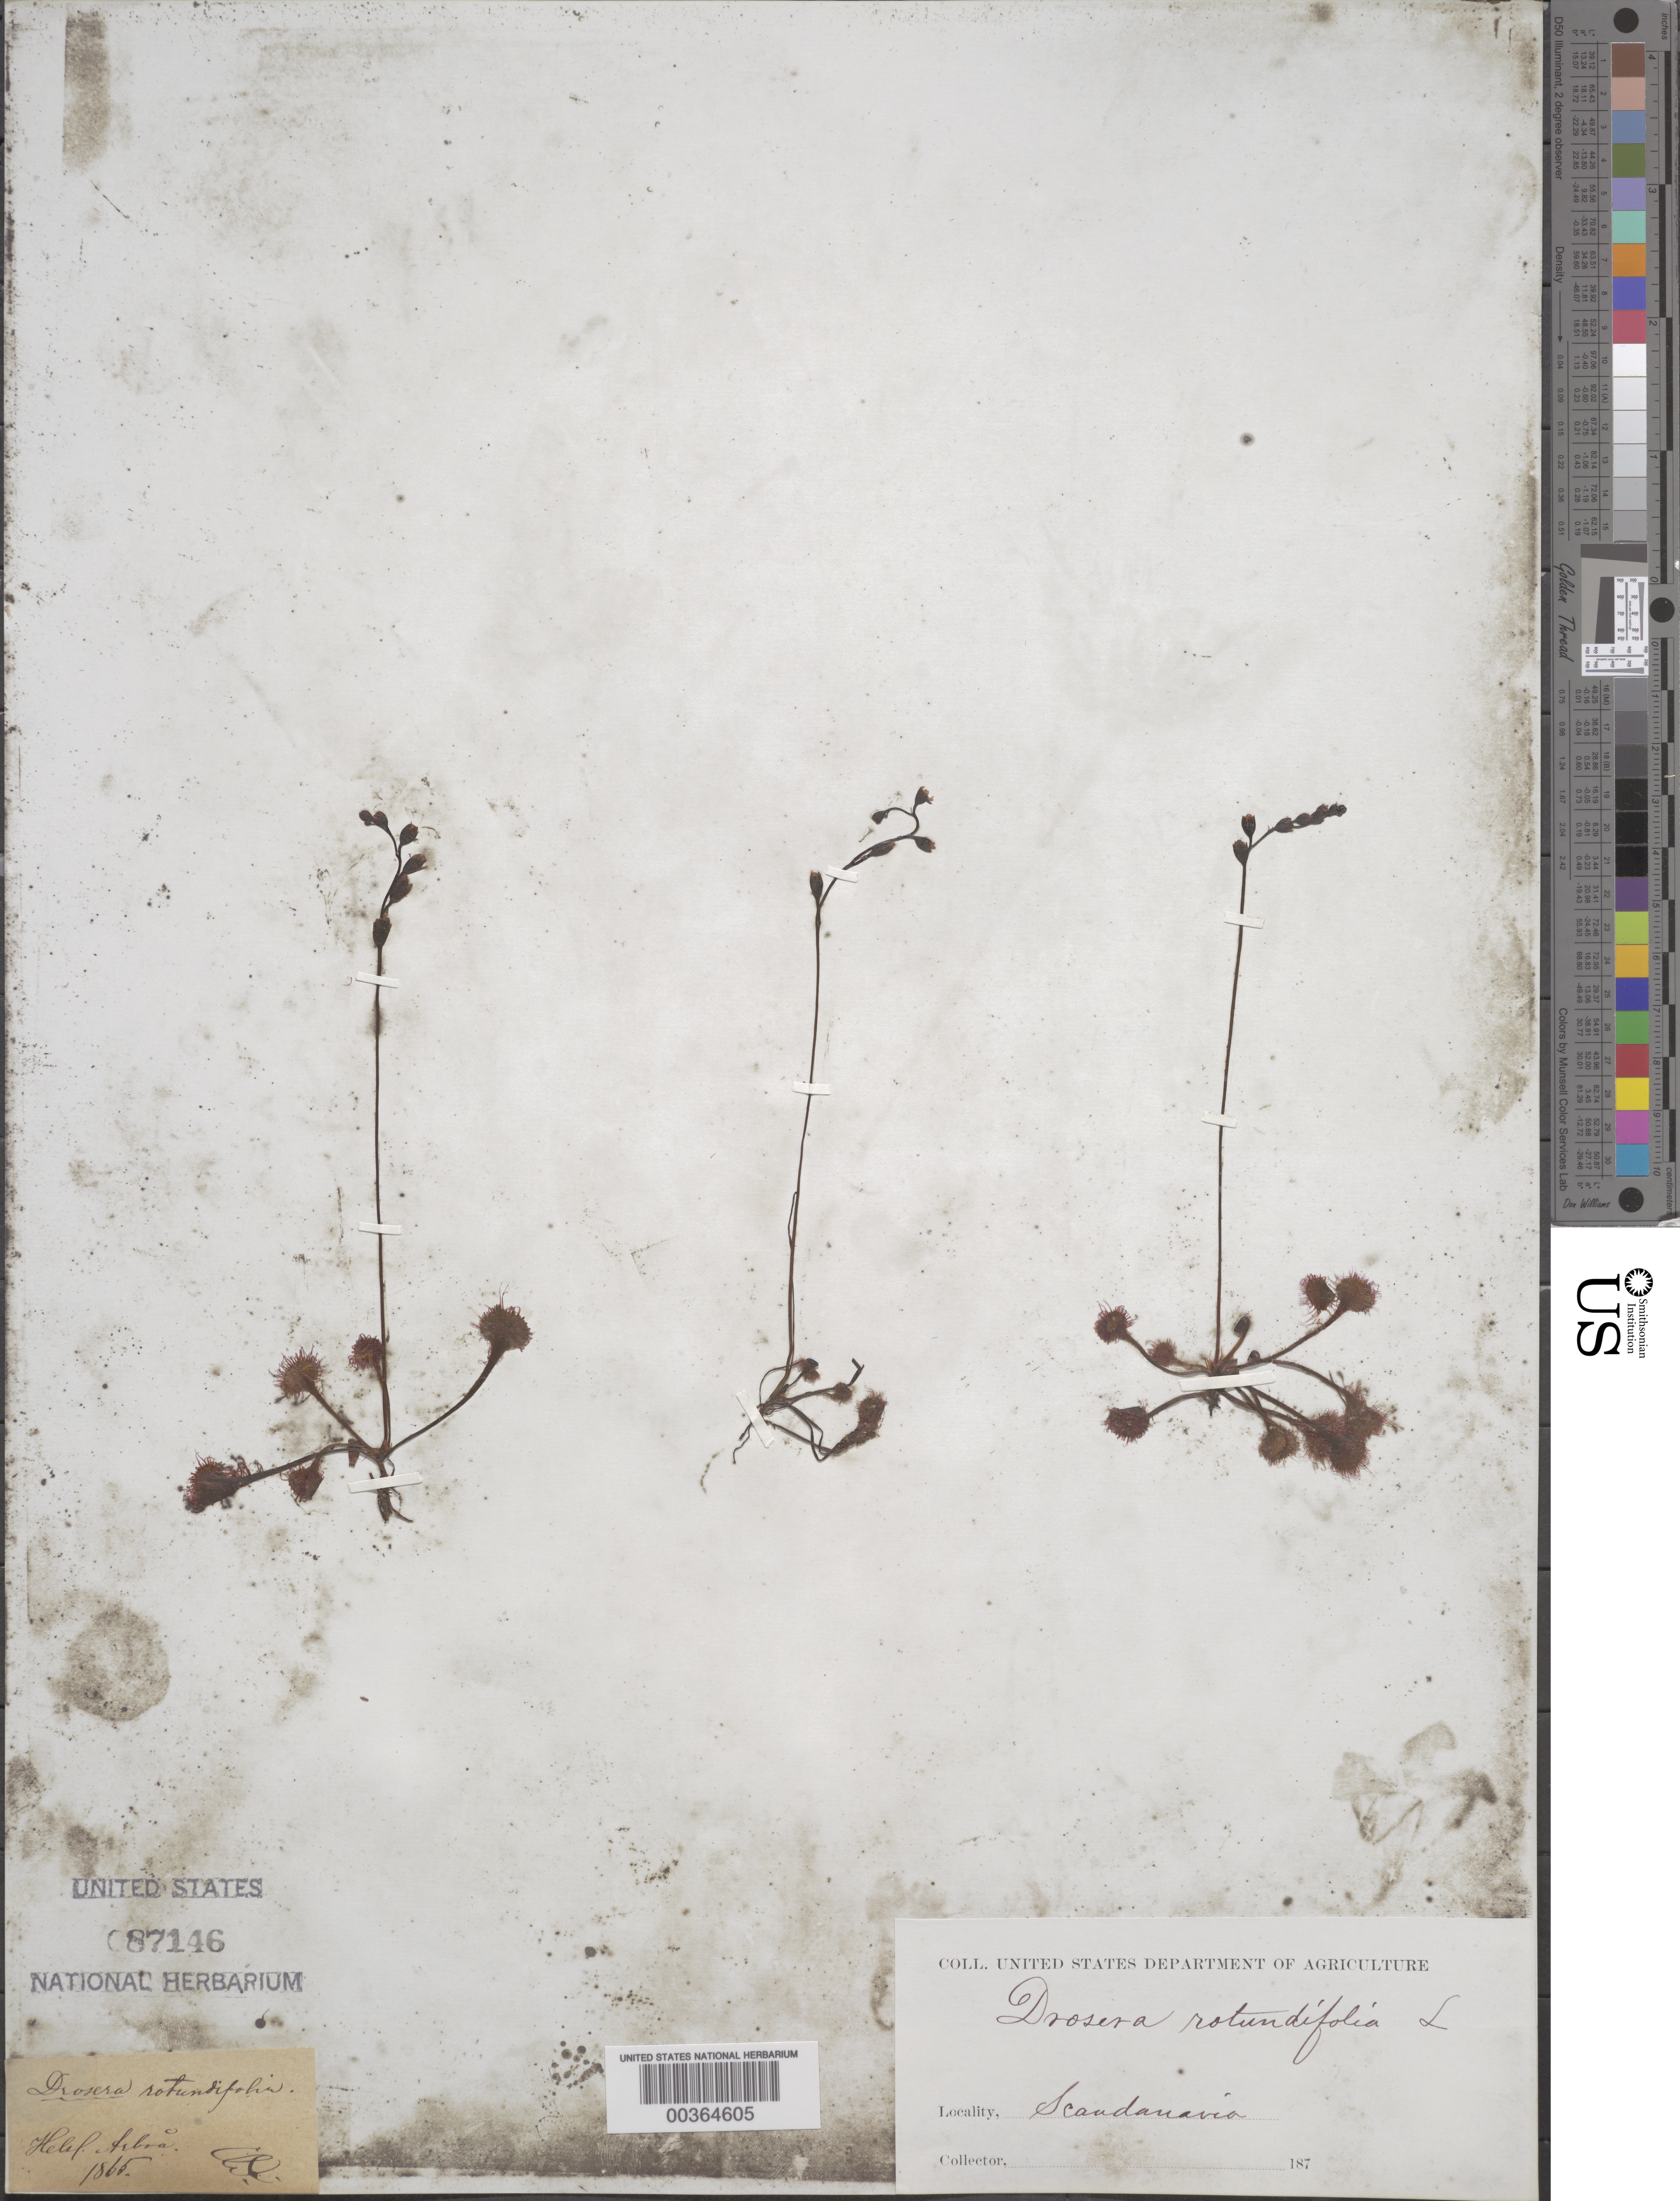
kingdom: Plantae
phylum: Tracheophyta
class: Magnoliopsida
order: Caryophyllales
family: Droseraceae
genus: Drosera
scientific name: Drosera rotundifolia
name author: L.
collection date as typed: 1865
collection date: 1865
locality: "Scandinavia"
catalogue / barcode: US 87146